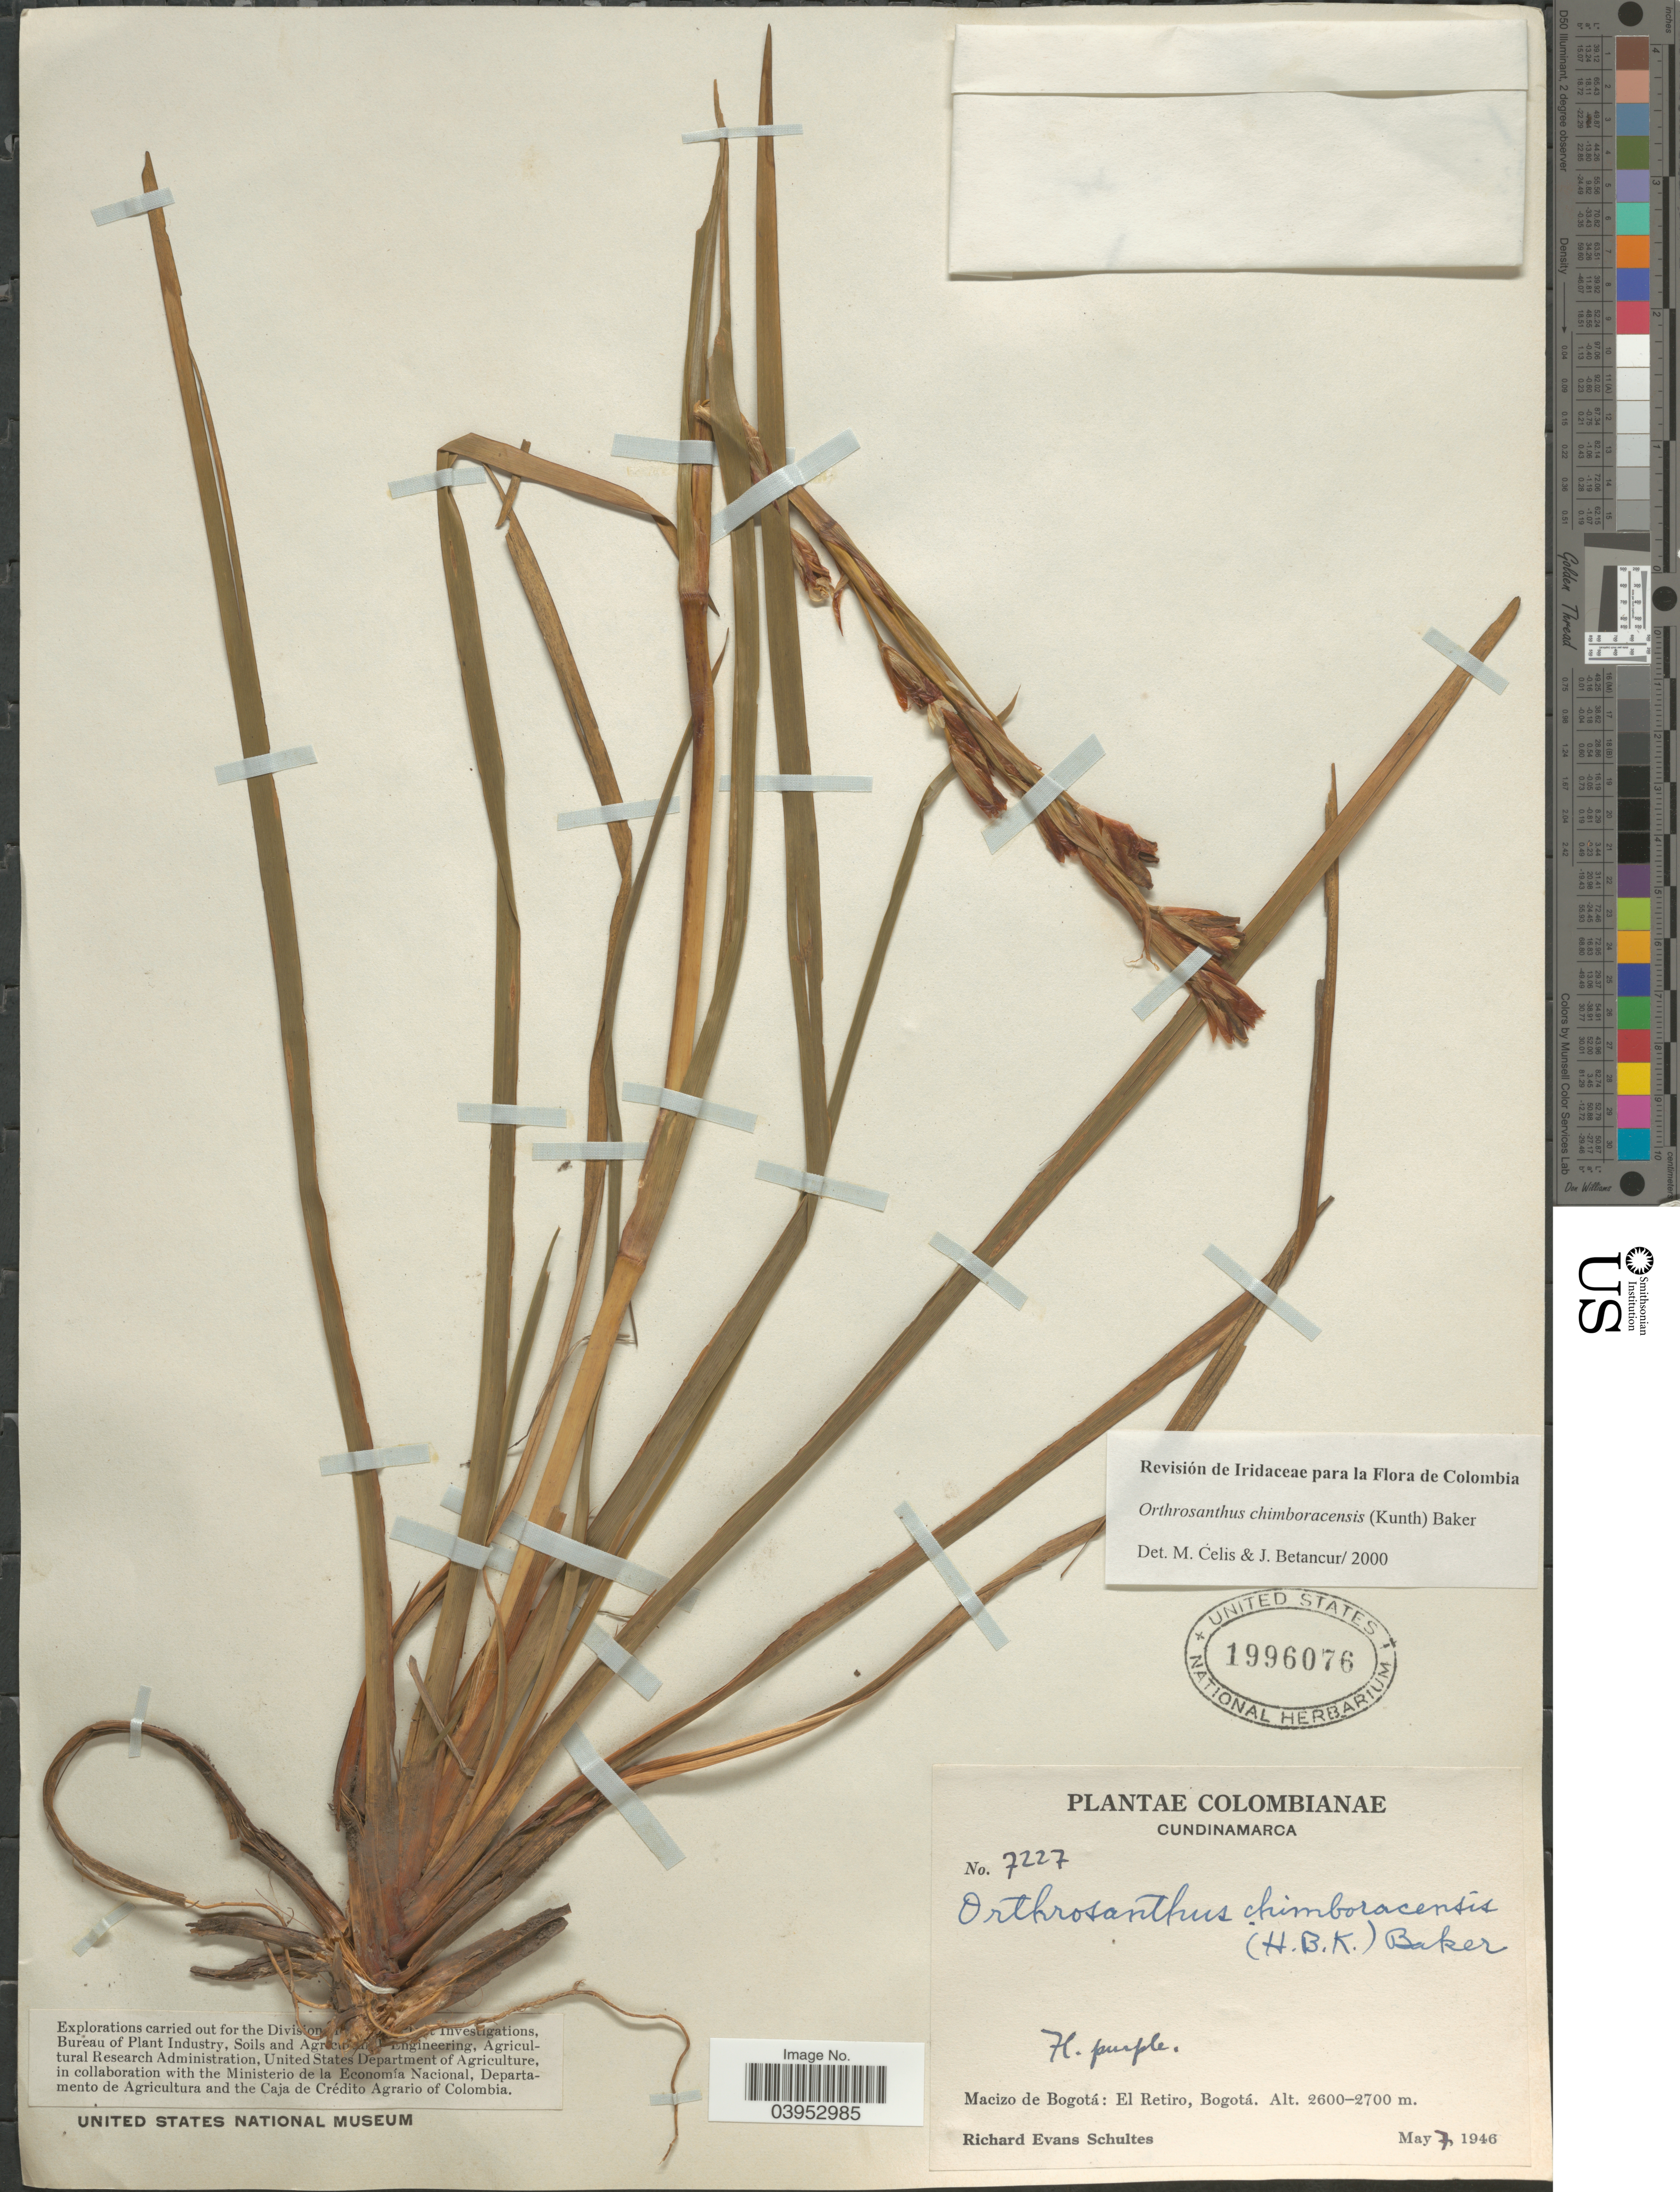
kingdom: Plantae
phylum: Tracheophyta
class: Liliopsida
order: Asparagales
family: Iridaceae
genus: Orthrosanthus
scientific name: Orthrosanthus chimboracensis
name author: (Kunth) Baker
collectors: R. E. Schultes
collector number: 7227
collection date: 1946-05-07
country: Colombia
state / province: Cundinamarca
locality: Macizo de Bogotá: El Retiro, Bogotá.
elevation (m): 2600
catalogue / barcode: US 1996076